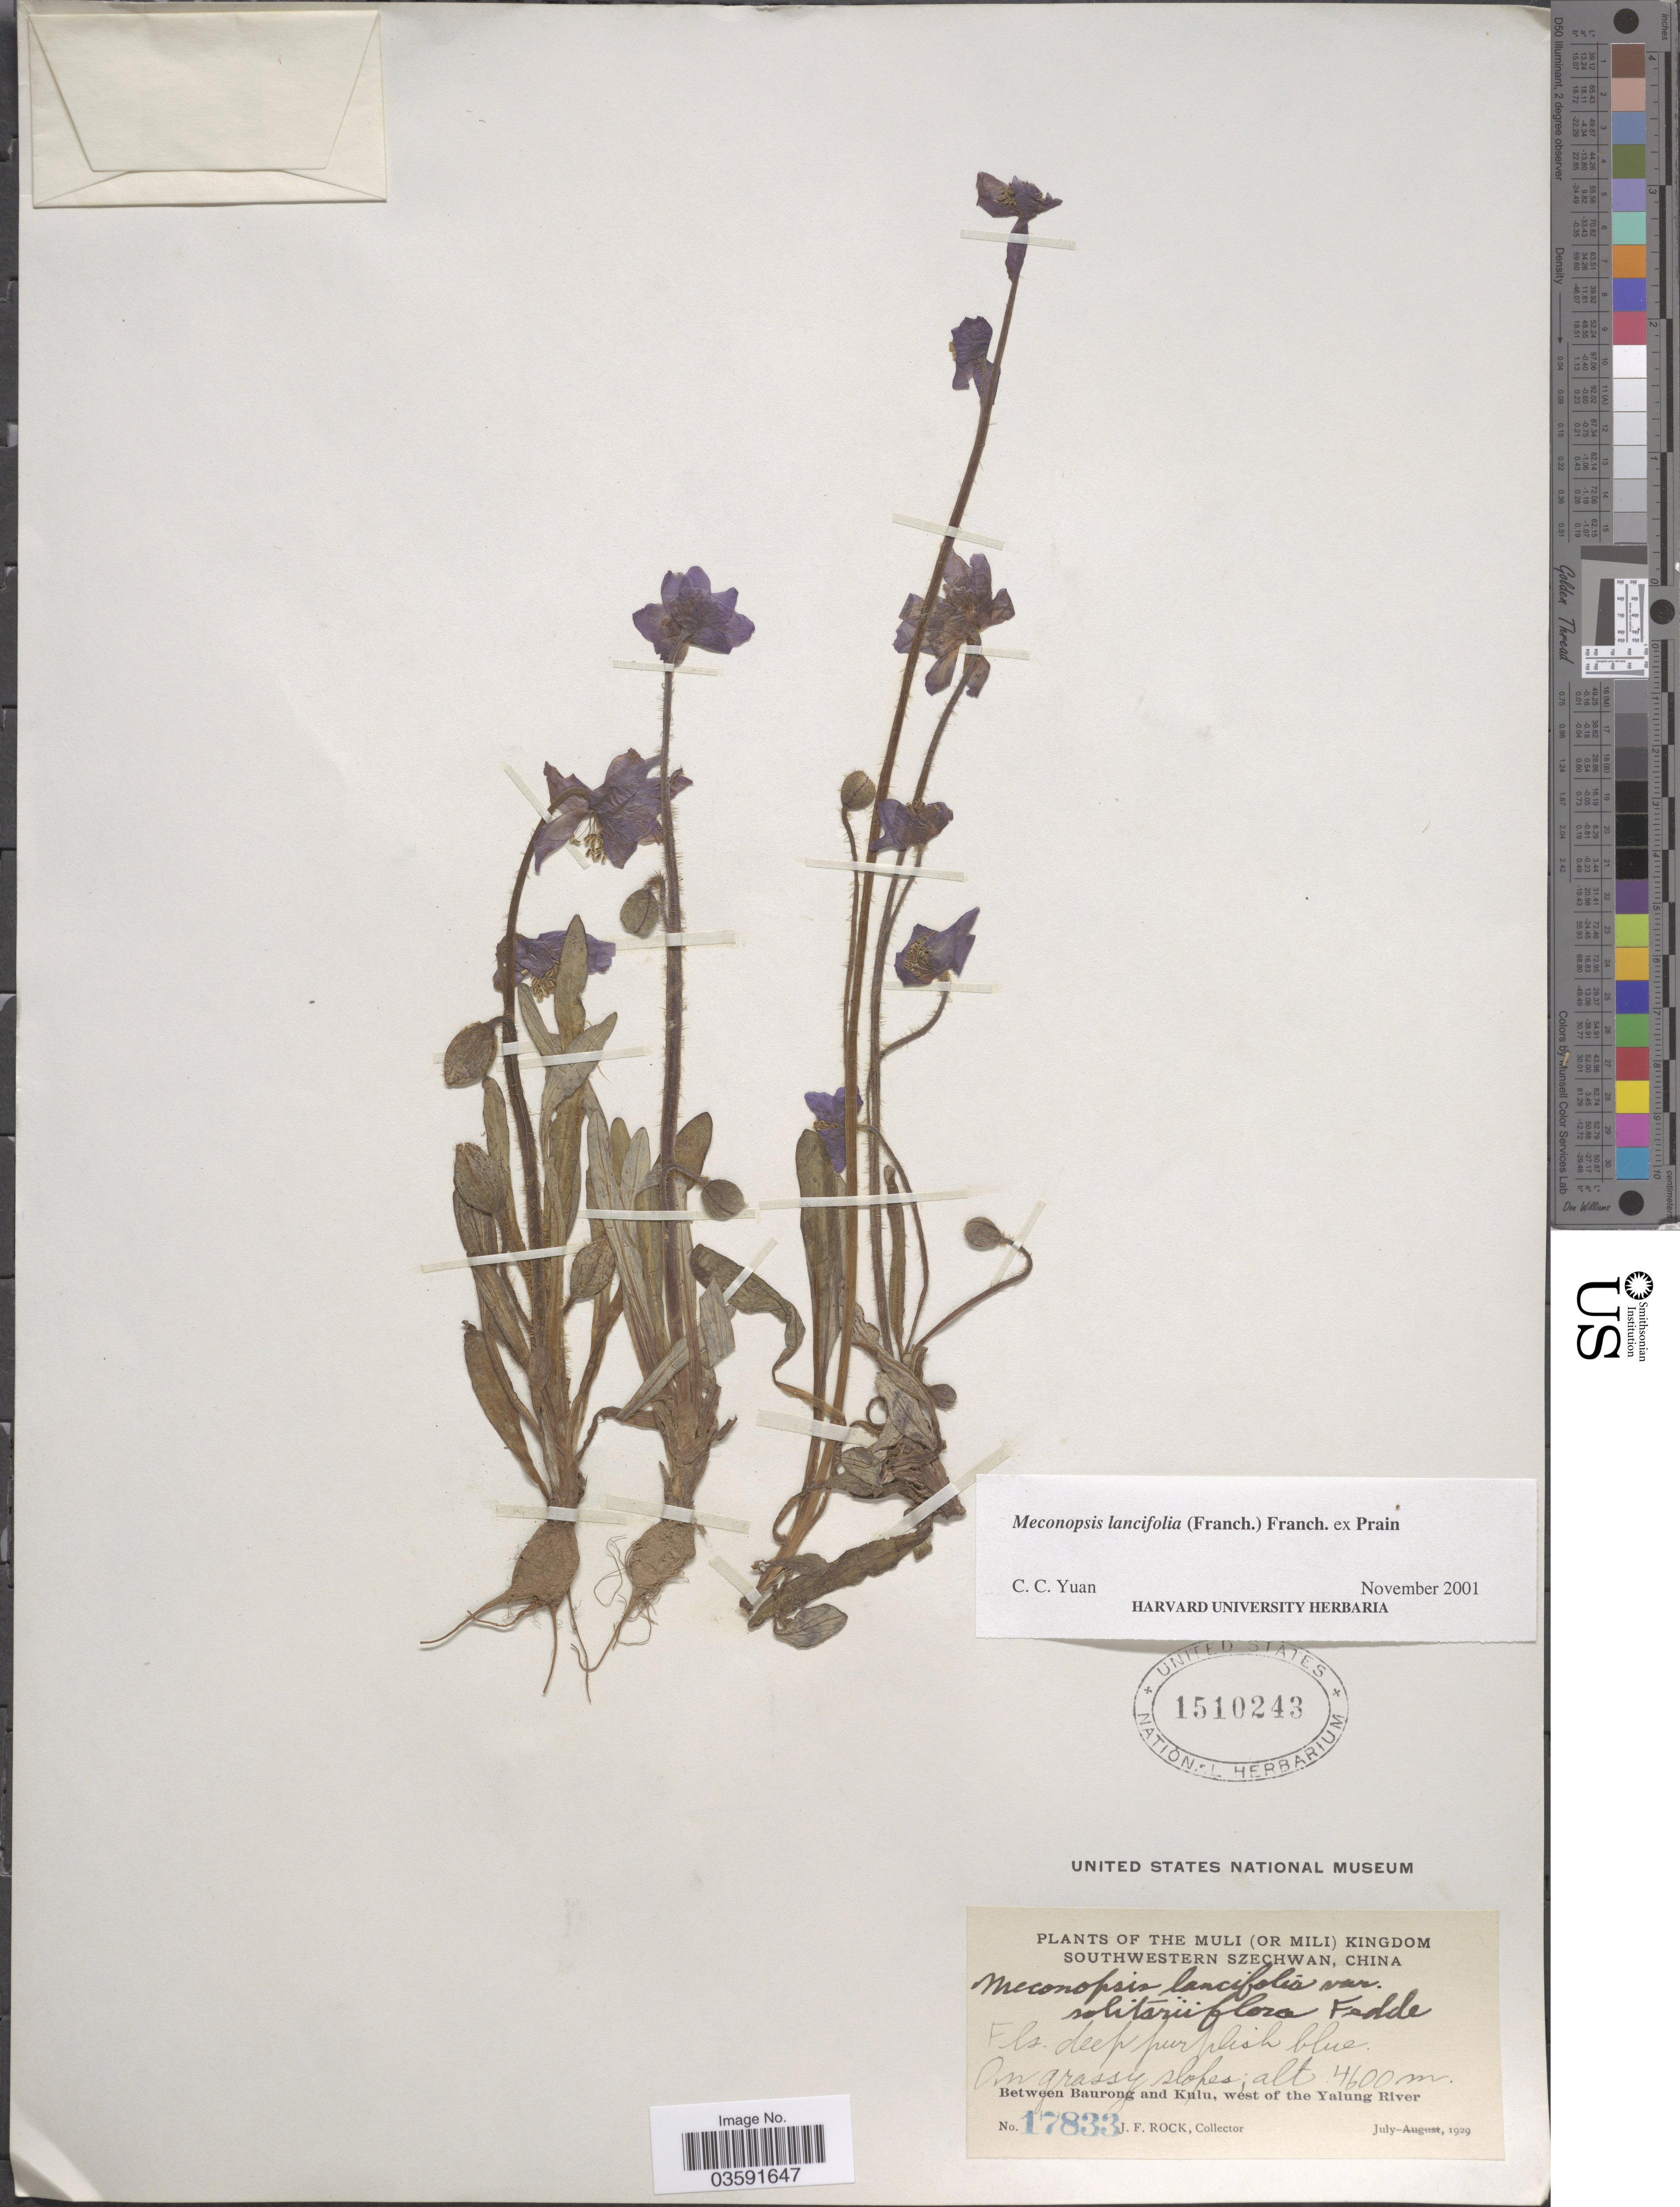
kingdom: Plantae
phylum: Tracheophyta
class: Magnoliopsida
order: Ranunculales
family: Papaveraceae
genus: Meconopsis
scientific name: Meconopsis lancifolia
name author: Franch. ex Prain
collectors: J. Rock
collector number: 17833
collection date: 1929-07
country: China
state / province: Sichuan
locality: The Muli (or Mili) Kingdom. Southwestern Szechwan. Between Baurong and Kulu, west of the Yalung River.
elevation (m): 4600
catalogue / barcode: US 1510243